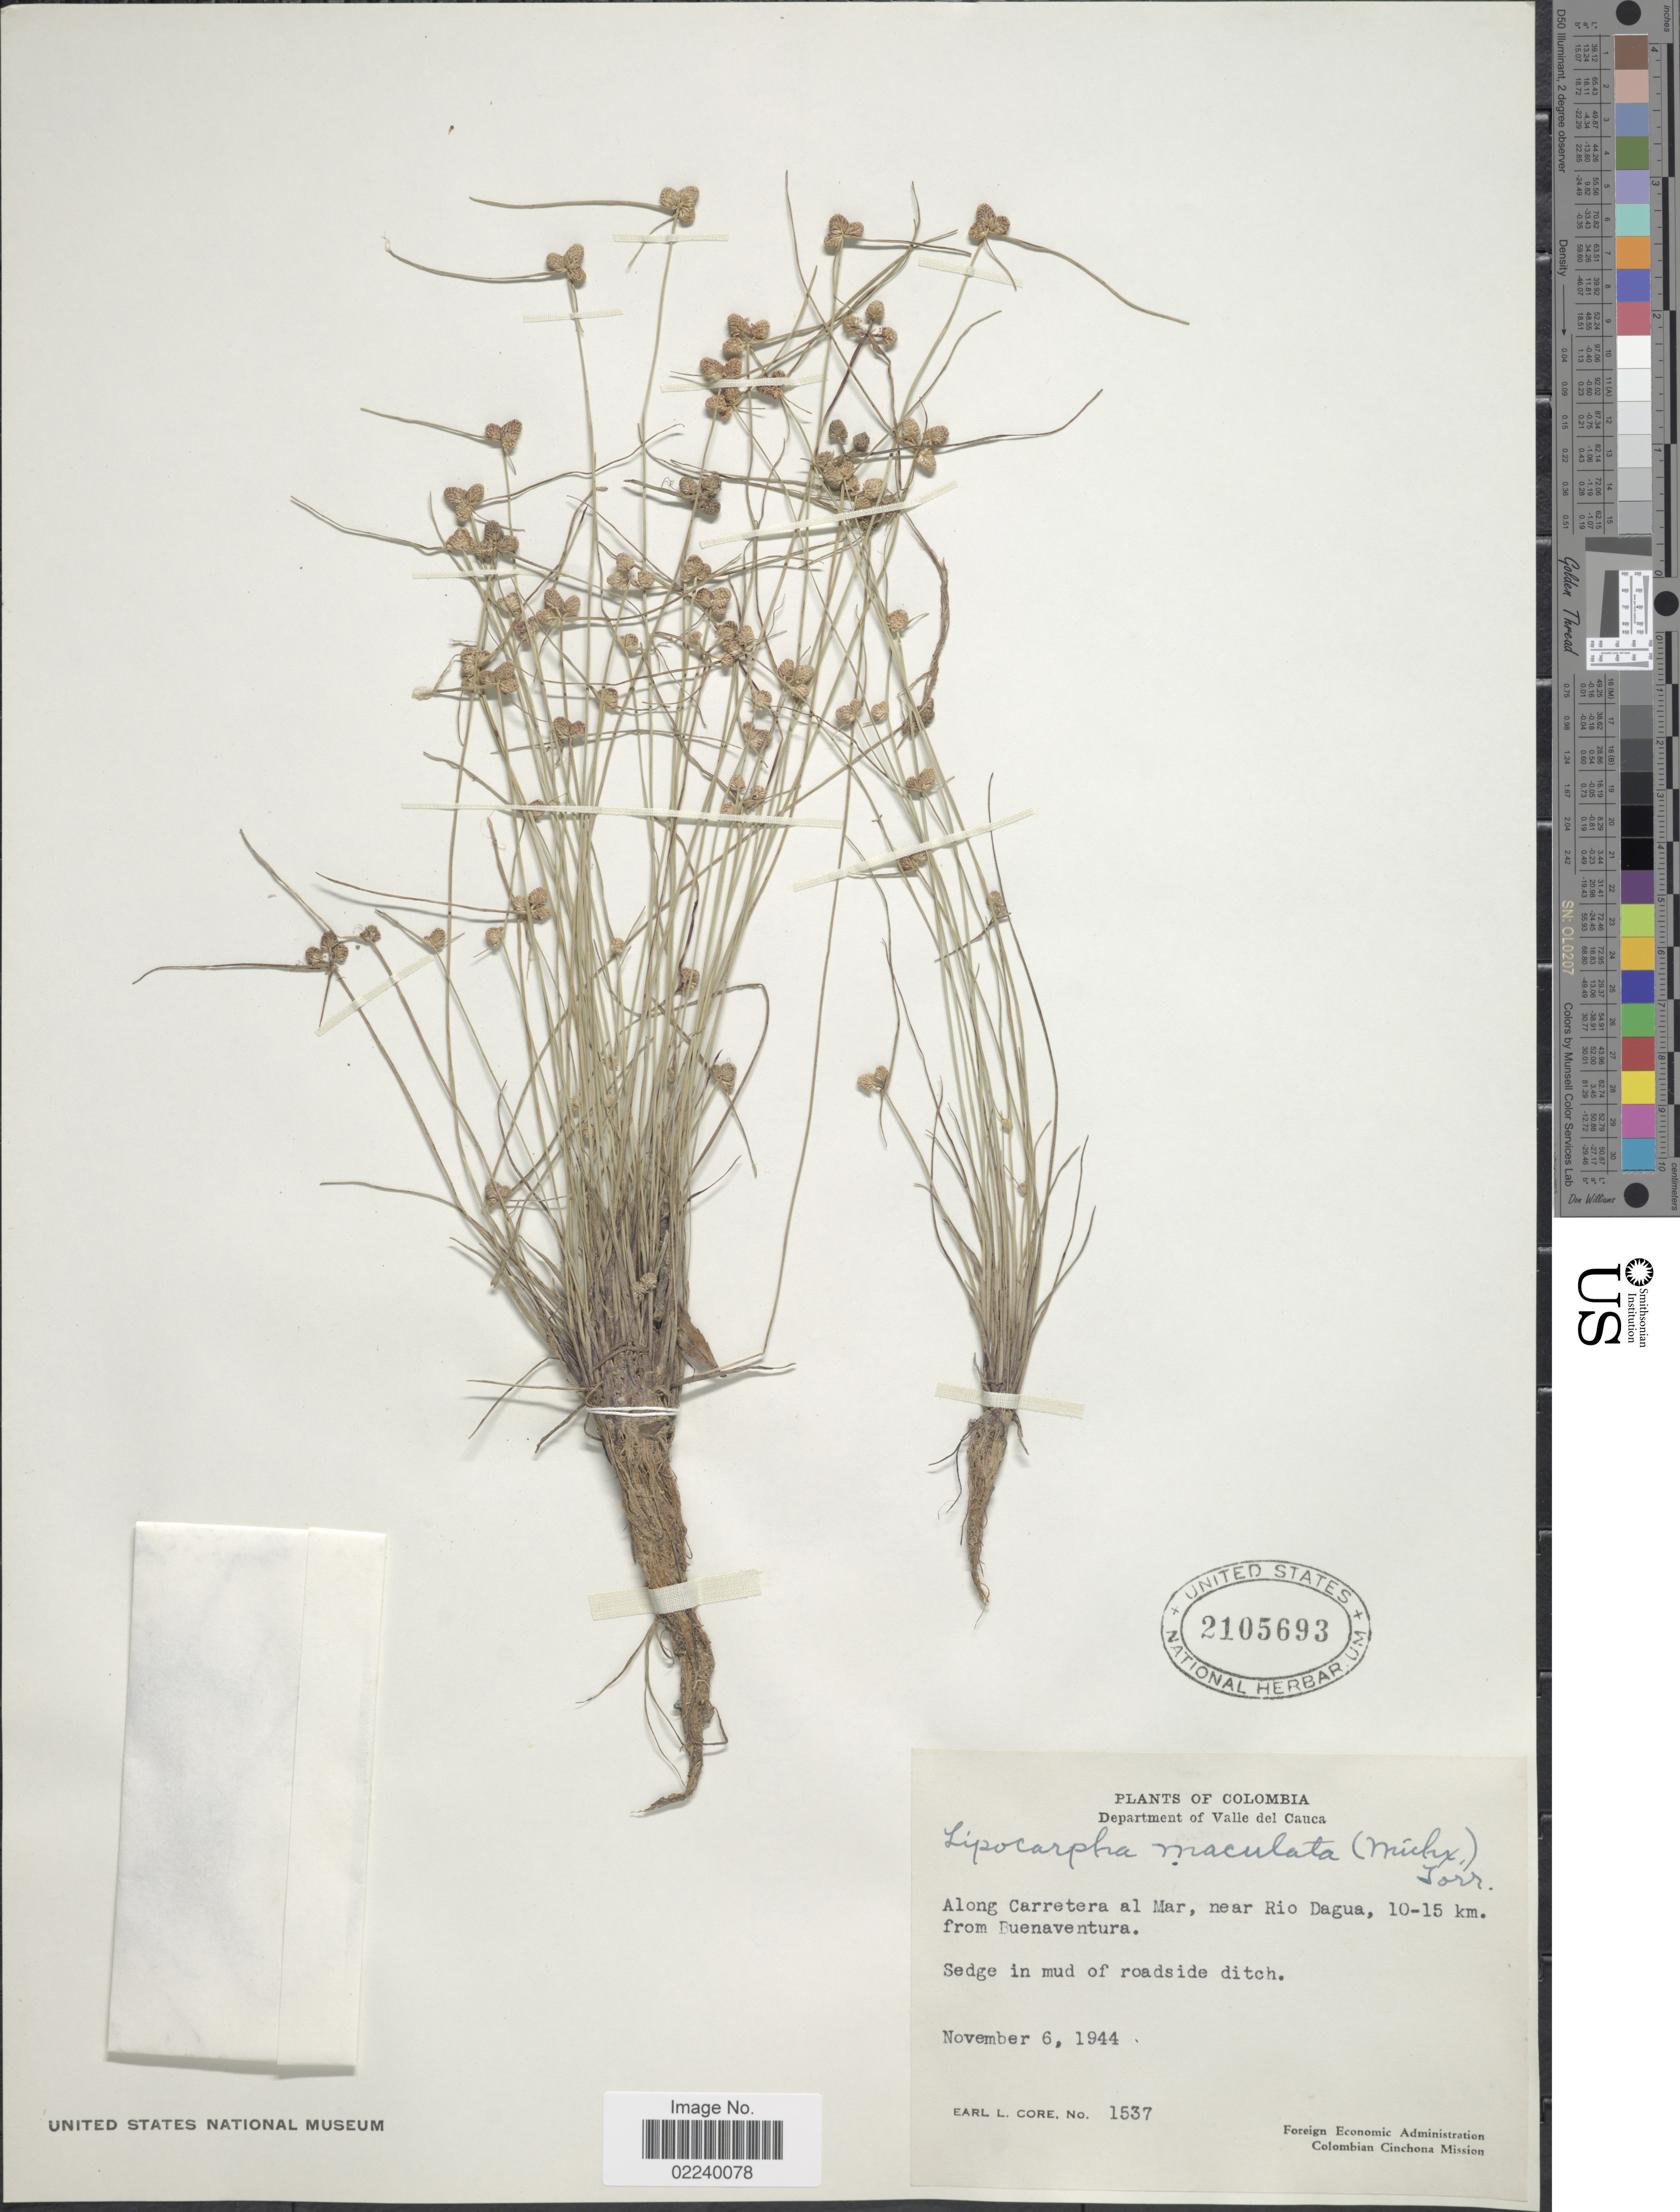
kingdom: Plantae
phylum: Tracheophyta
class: Liliopsida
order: Poales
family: Cyperaceae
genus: Cyperus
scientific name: Cyperus salzmannianus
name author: (Steud.) Bauters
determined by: Strong, M. T., (US), Smithsonian Institution - National Museum of Natural History (UNITED STATES)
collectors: E. L. Core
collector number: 1537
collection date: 1944-11-06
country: Colombia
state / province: Valle del Cauca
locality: Along Carretera al Mar, near Rio Dagua, 10-15 km. fromn Buenaventura, sedge in mud of roadside ditch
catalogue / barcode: US 2105693